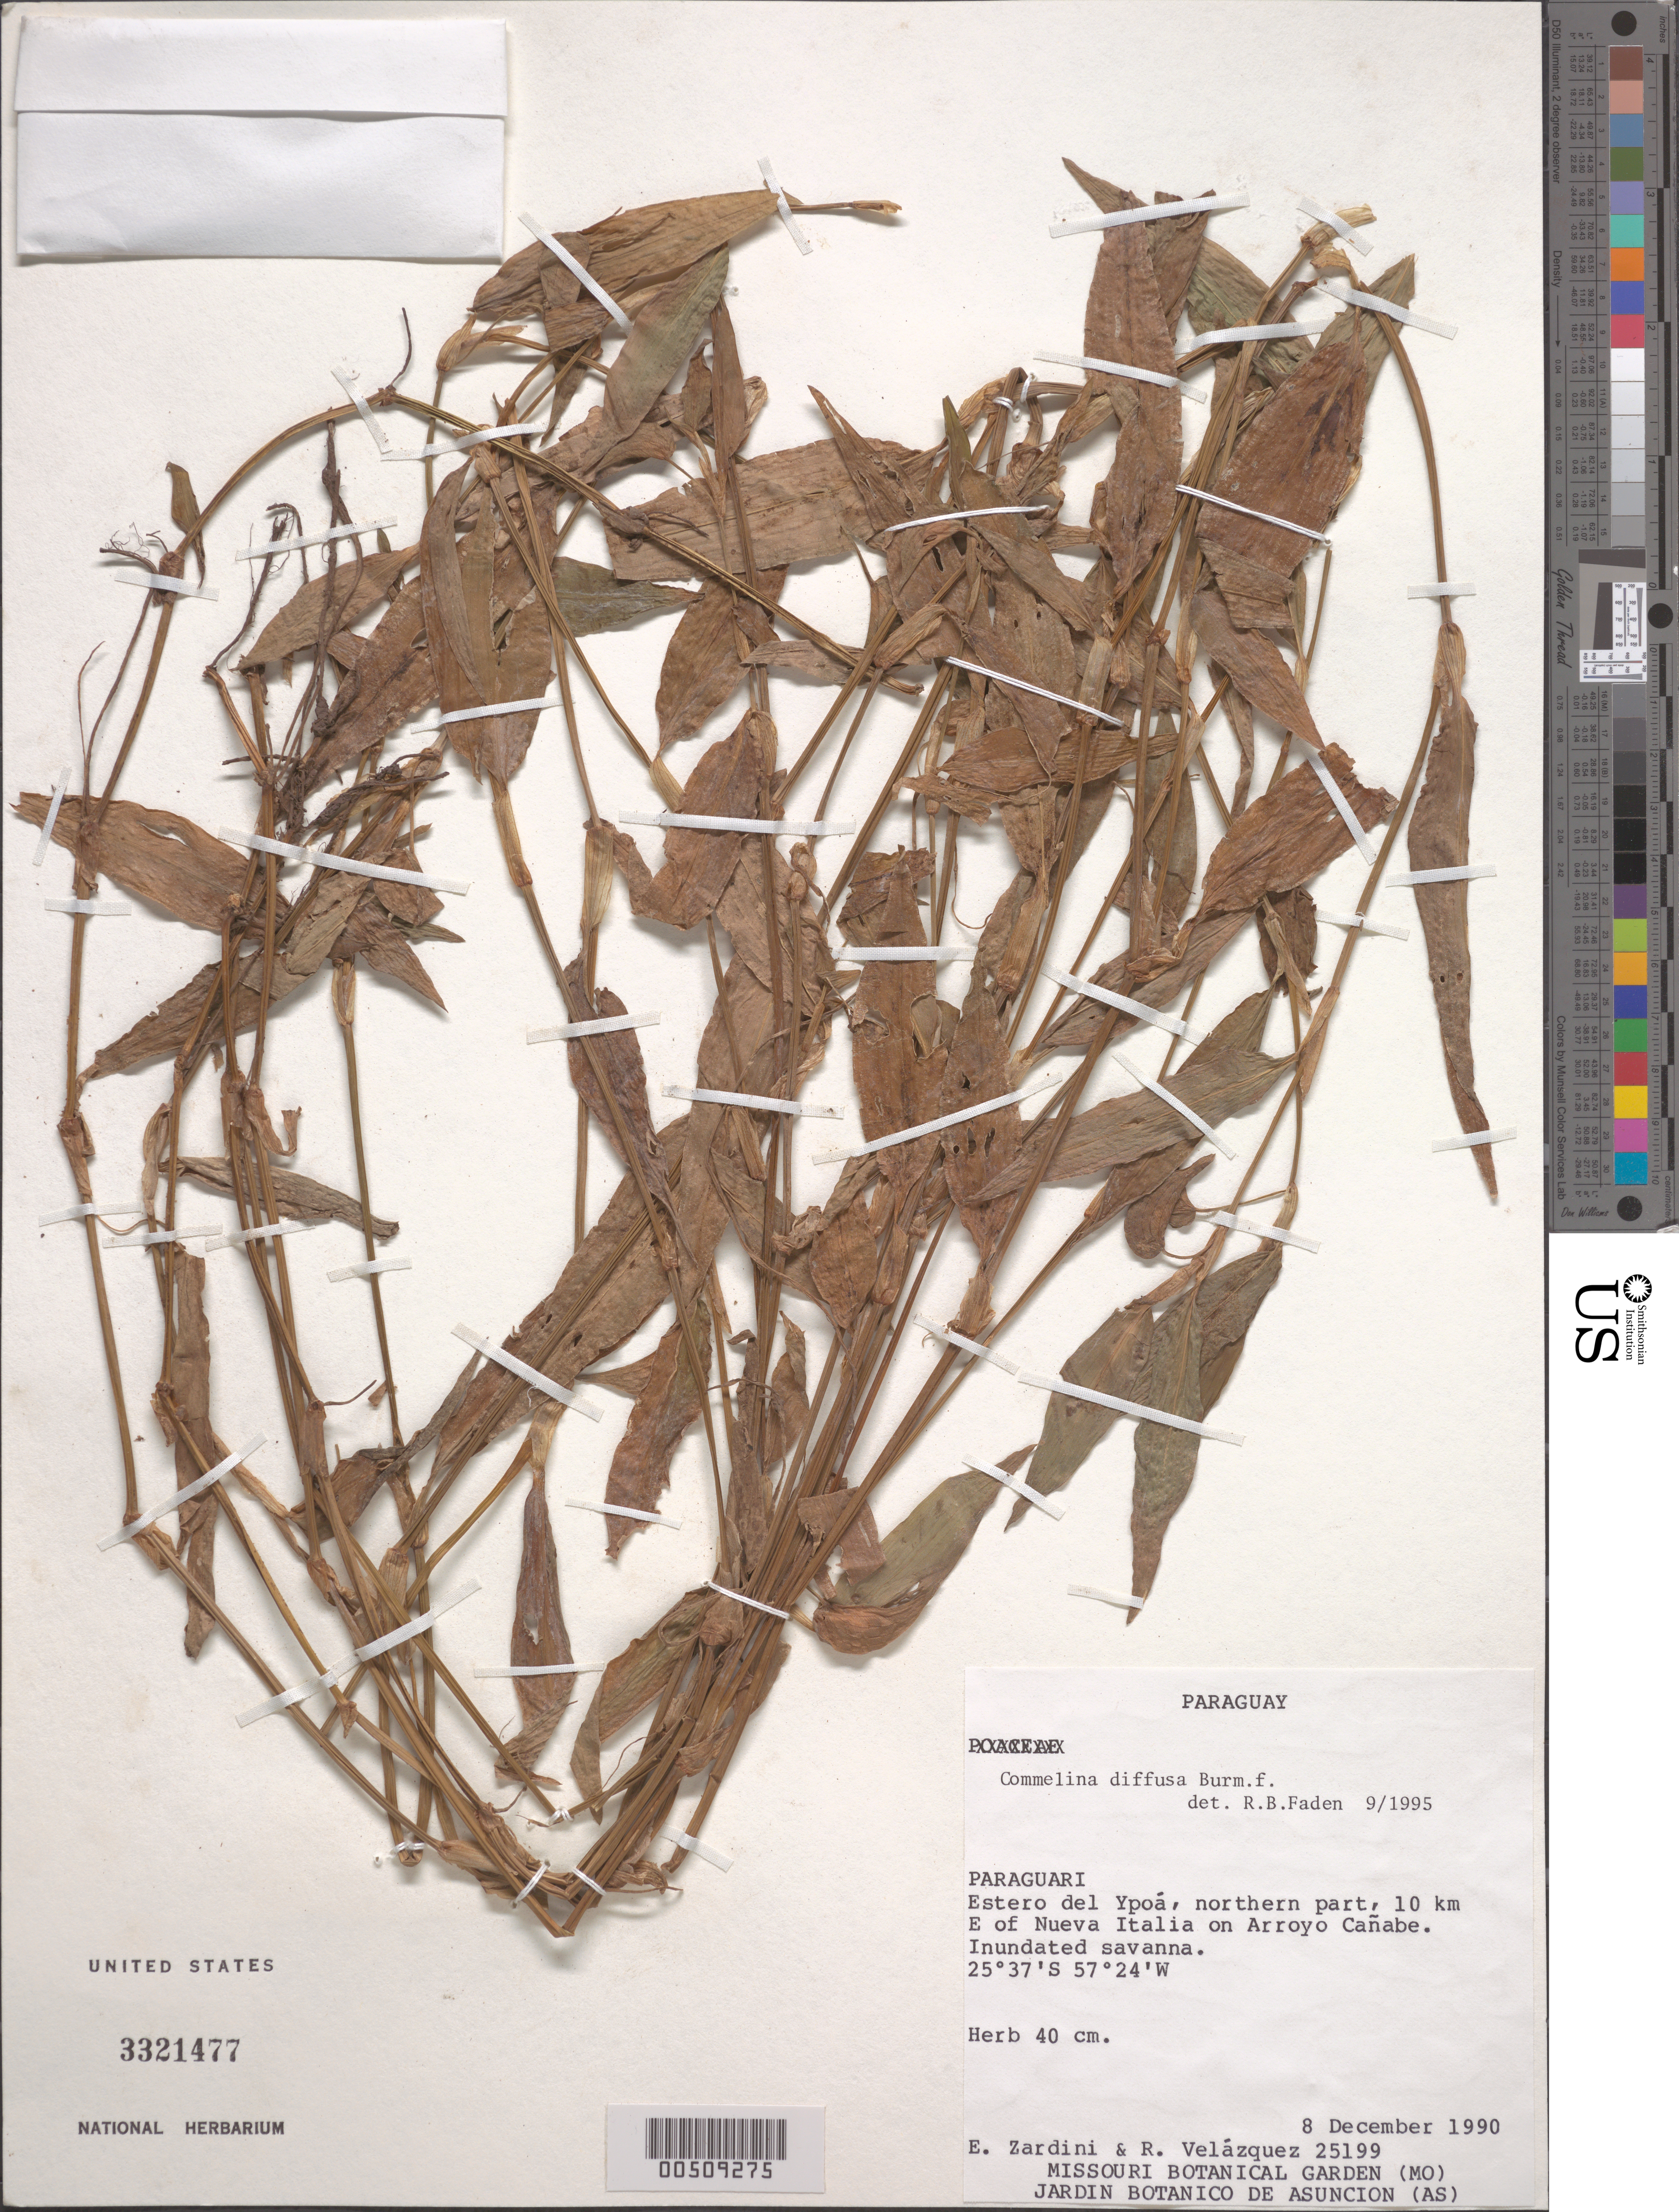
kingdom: Plantae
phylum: Tracheophyta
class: Liliopsida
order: Commelinales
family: Commelinaceae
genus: Commelina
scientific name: Commelina diffusa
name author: Burm. f.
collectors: E. M. Zardini & R. Velasquez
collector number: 25199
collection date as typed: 08 Dec 1990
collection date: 1990-12-08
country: Paraguay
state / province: Central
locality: Ypoa, sw of nueva italia on arroyo canabe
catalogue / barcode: US 3321477